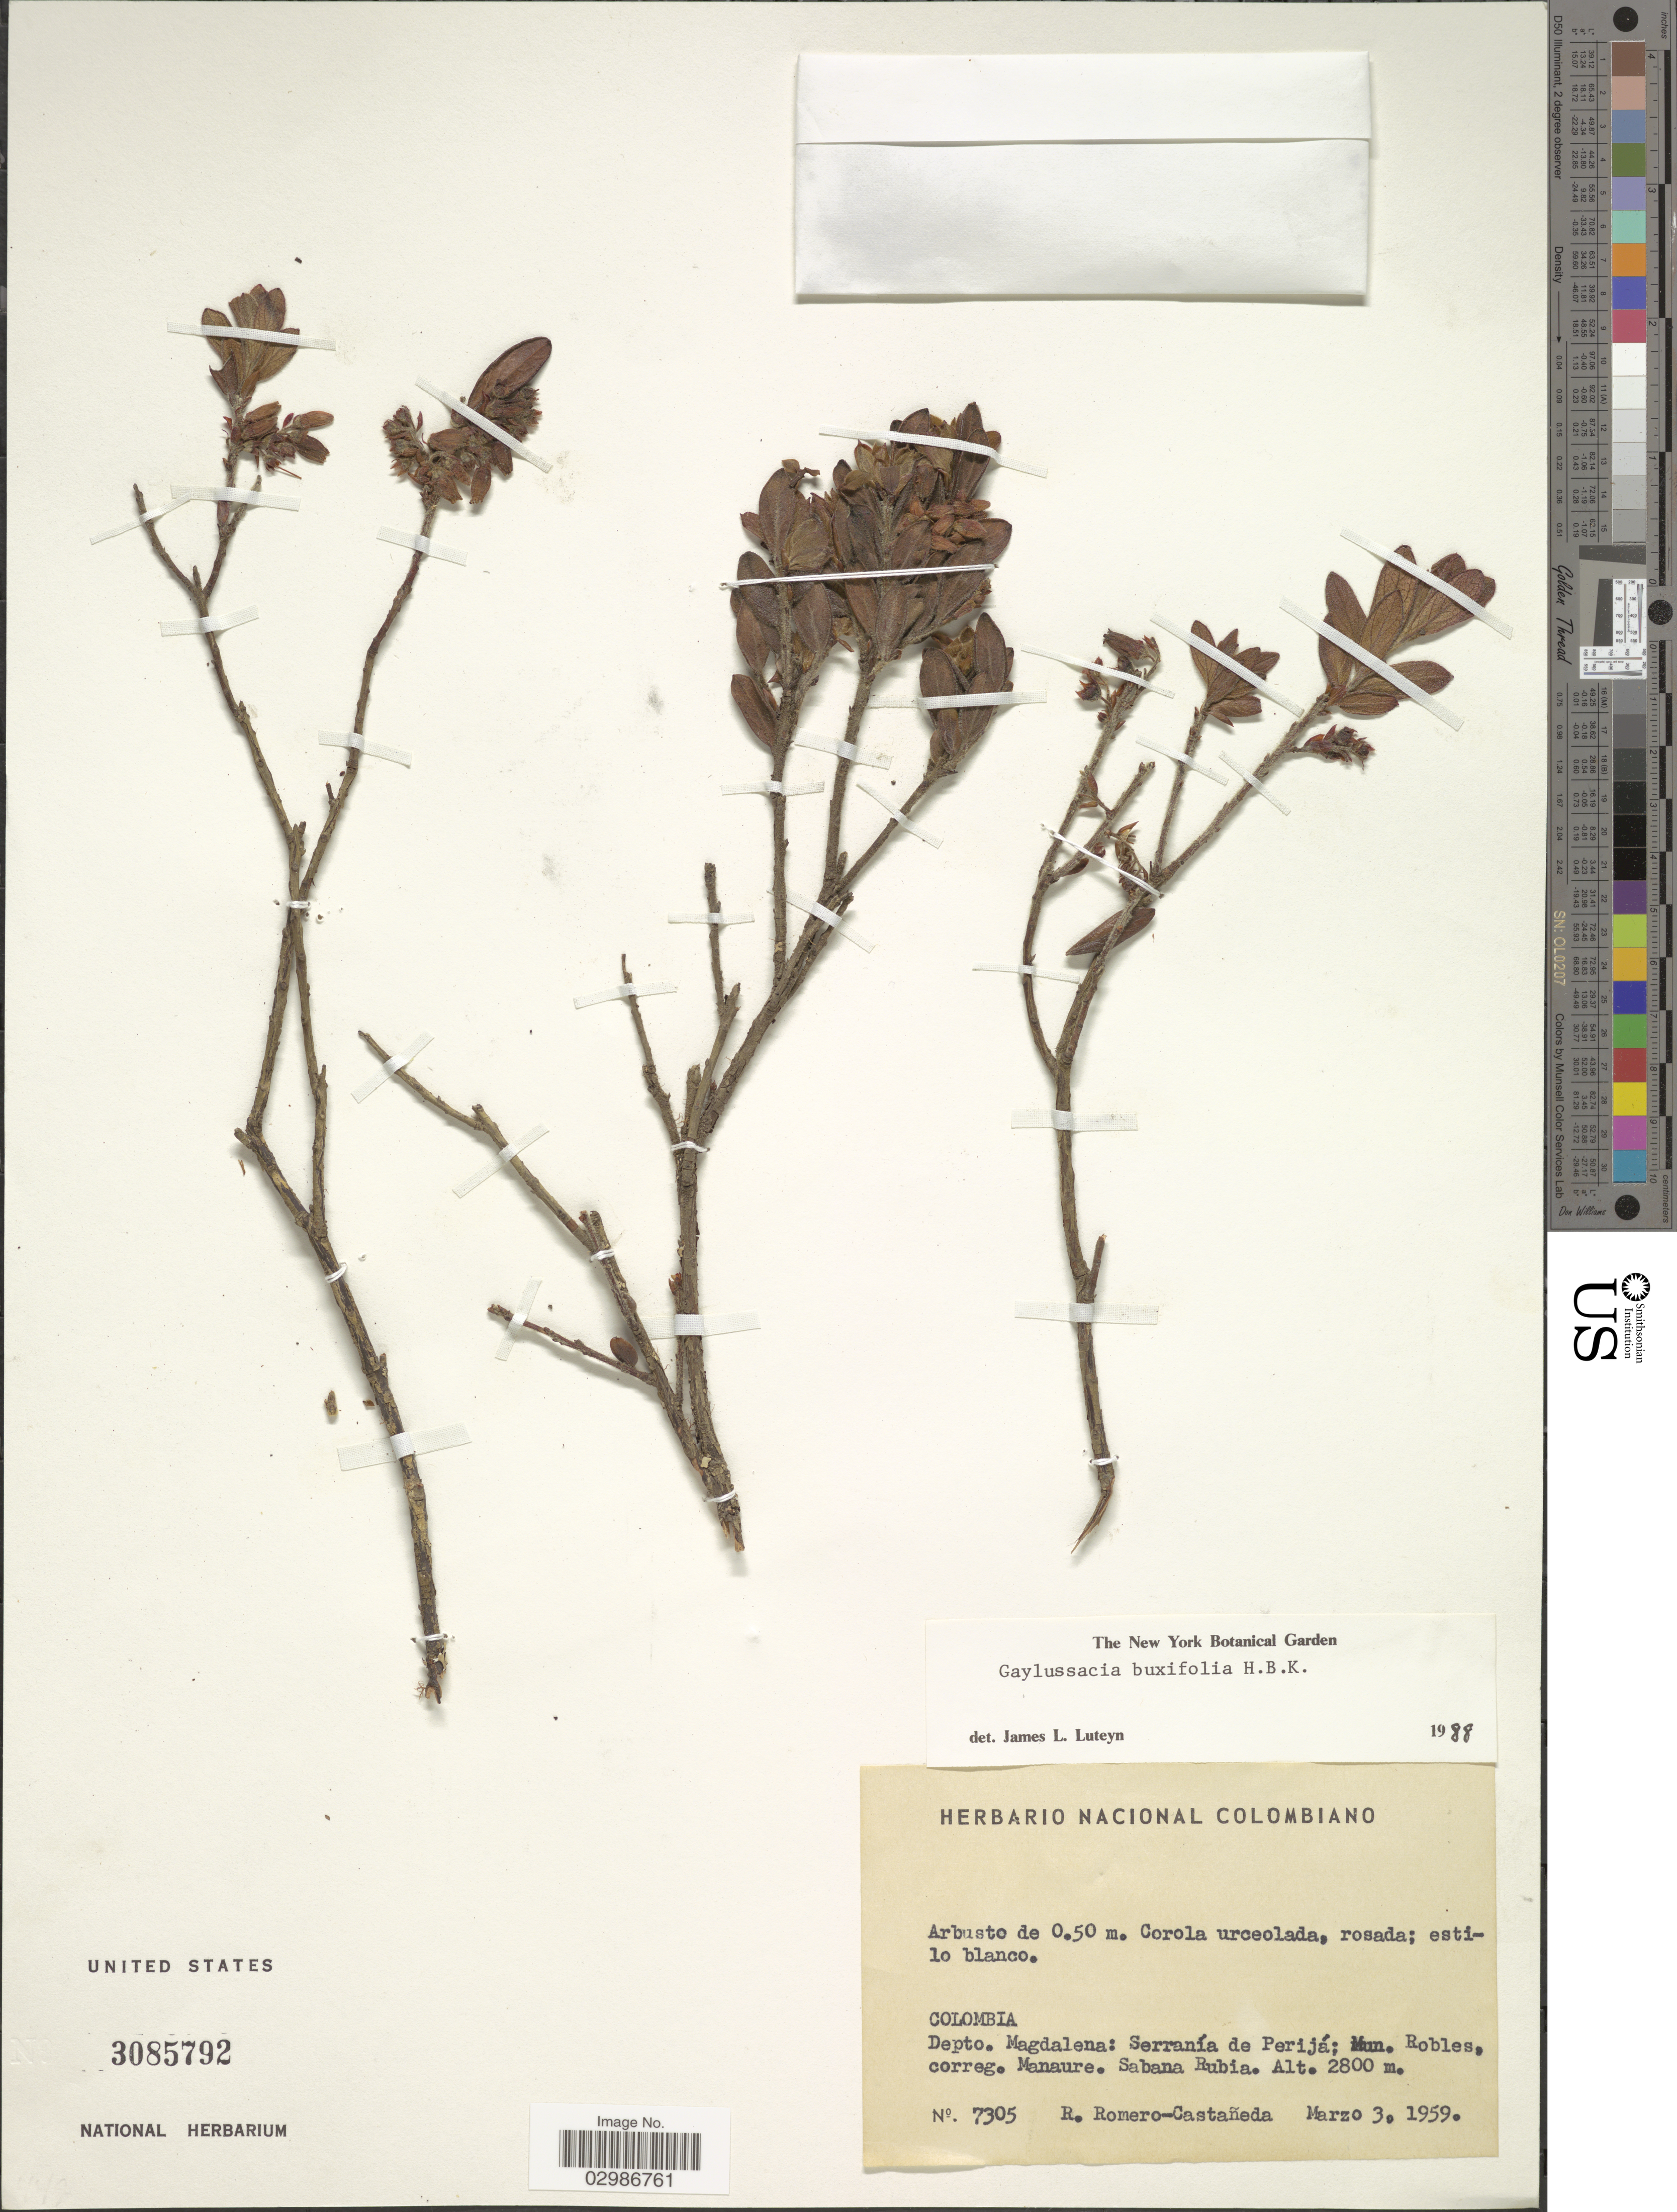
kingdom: Plantae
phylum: Tracheophyta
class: Magnoliopsida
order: Ericales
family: Ericaceae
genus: Gaylussacia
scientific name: Gaylussacia buxifolia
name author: Kunth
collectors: R. Romero Castañeda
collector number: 7305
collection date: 1959-03-03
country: Colombia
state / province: Magdalena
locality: Depto. Magdalena: Serranía de Perijá; Mun. Robles. correg. Manaure. Sabana Rubia.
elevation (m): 2800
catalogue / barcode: US 3085792